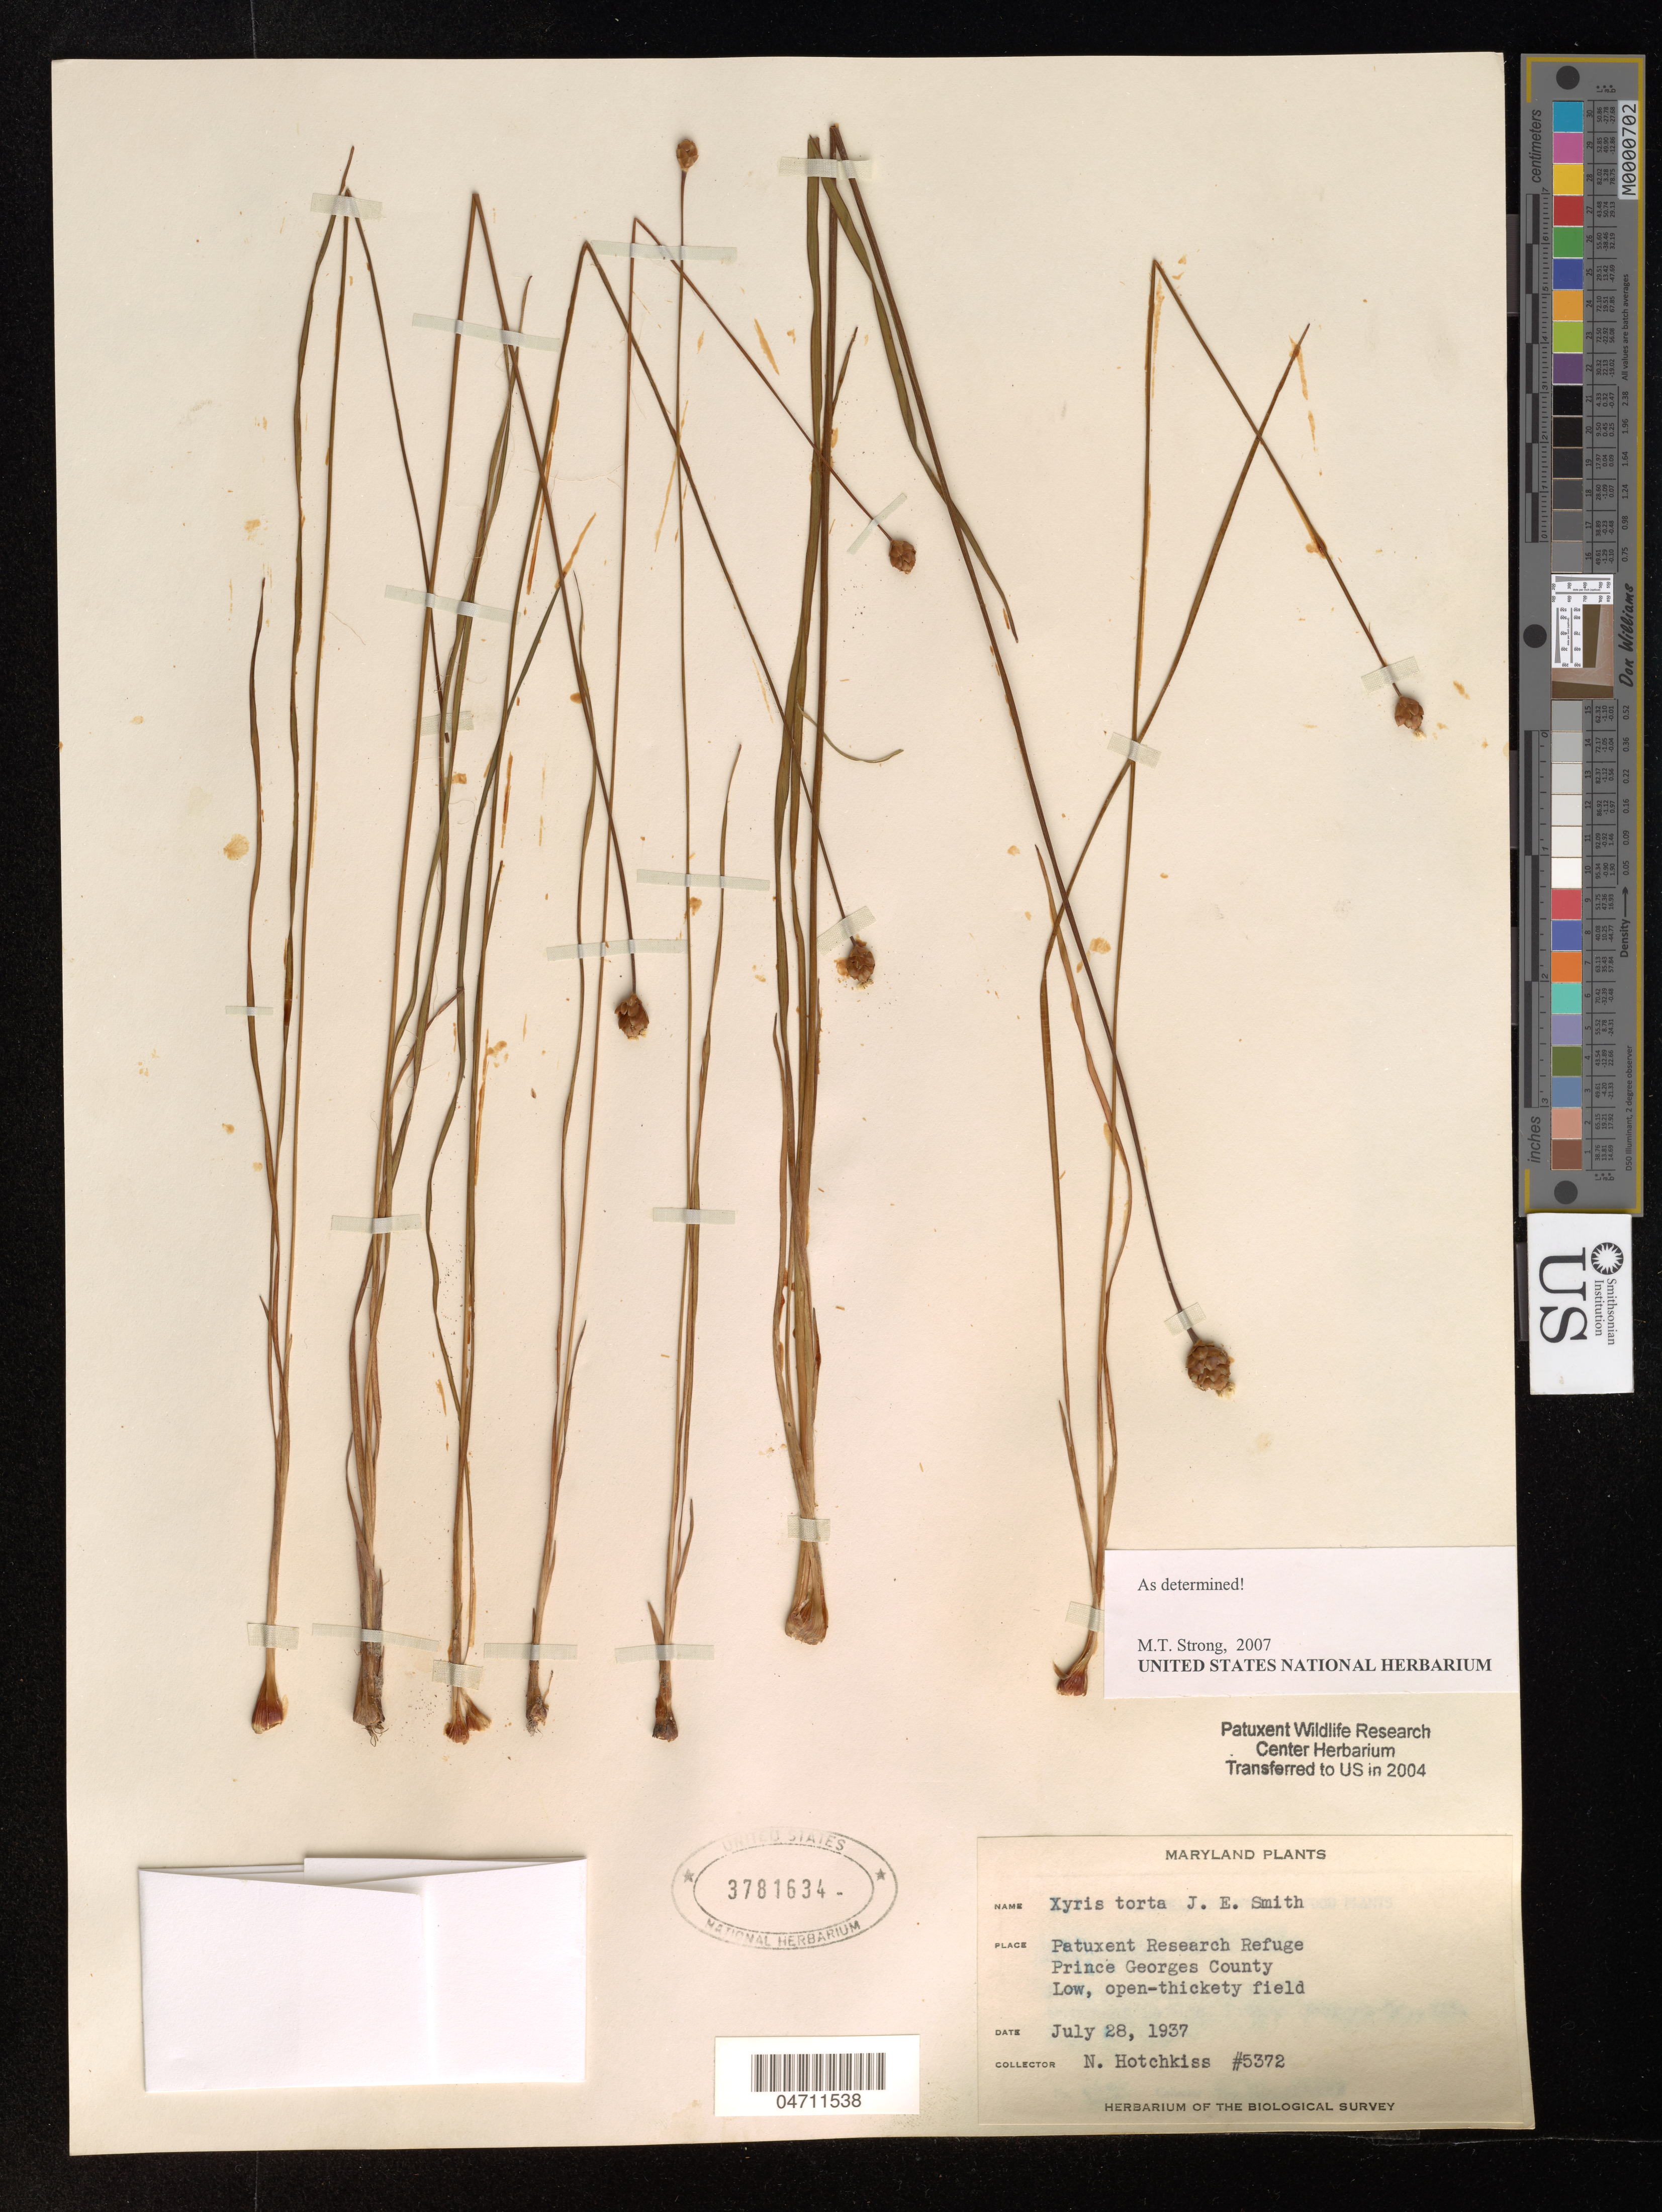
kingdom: Plantae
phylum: Tracheophyta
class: Liliopsida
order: Poales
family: Xyridaceae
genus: Xyris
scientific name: Xyris torta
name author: Sm.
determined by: Strong, Mark T., (BOT), Smithsonian Institution - National Museum of Natural History (UNITED STATES)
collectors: N. Hotchkiss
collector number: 5372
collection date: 1937-07-28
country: United States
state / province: Maryland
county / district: Prince George's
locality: Patuxent Research Refuge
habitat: Low, open-thickety field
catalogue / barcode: US 3781634